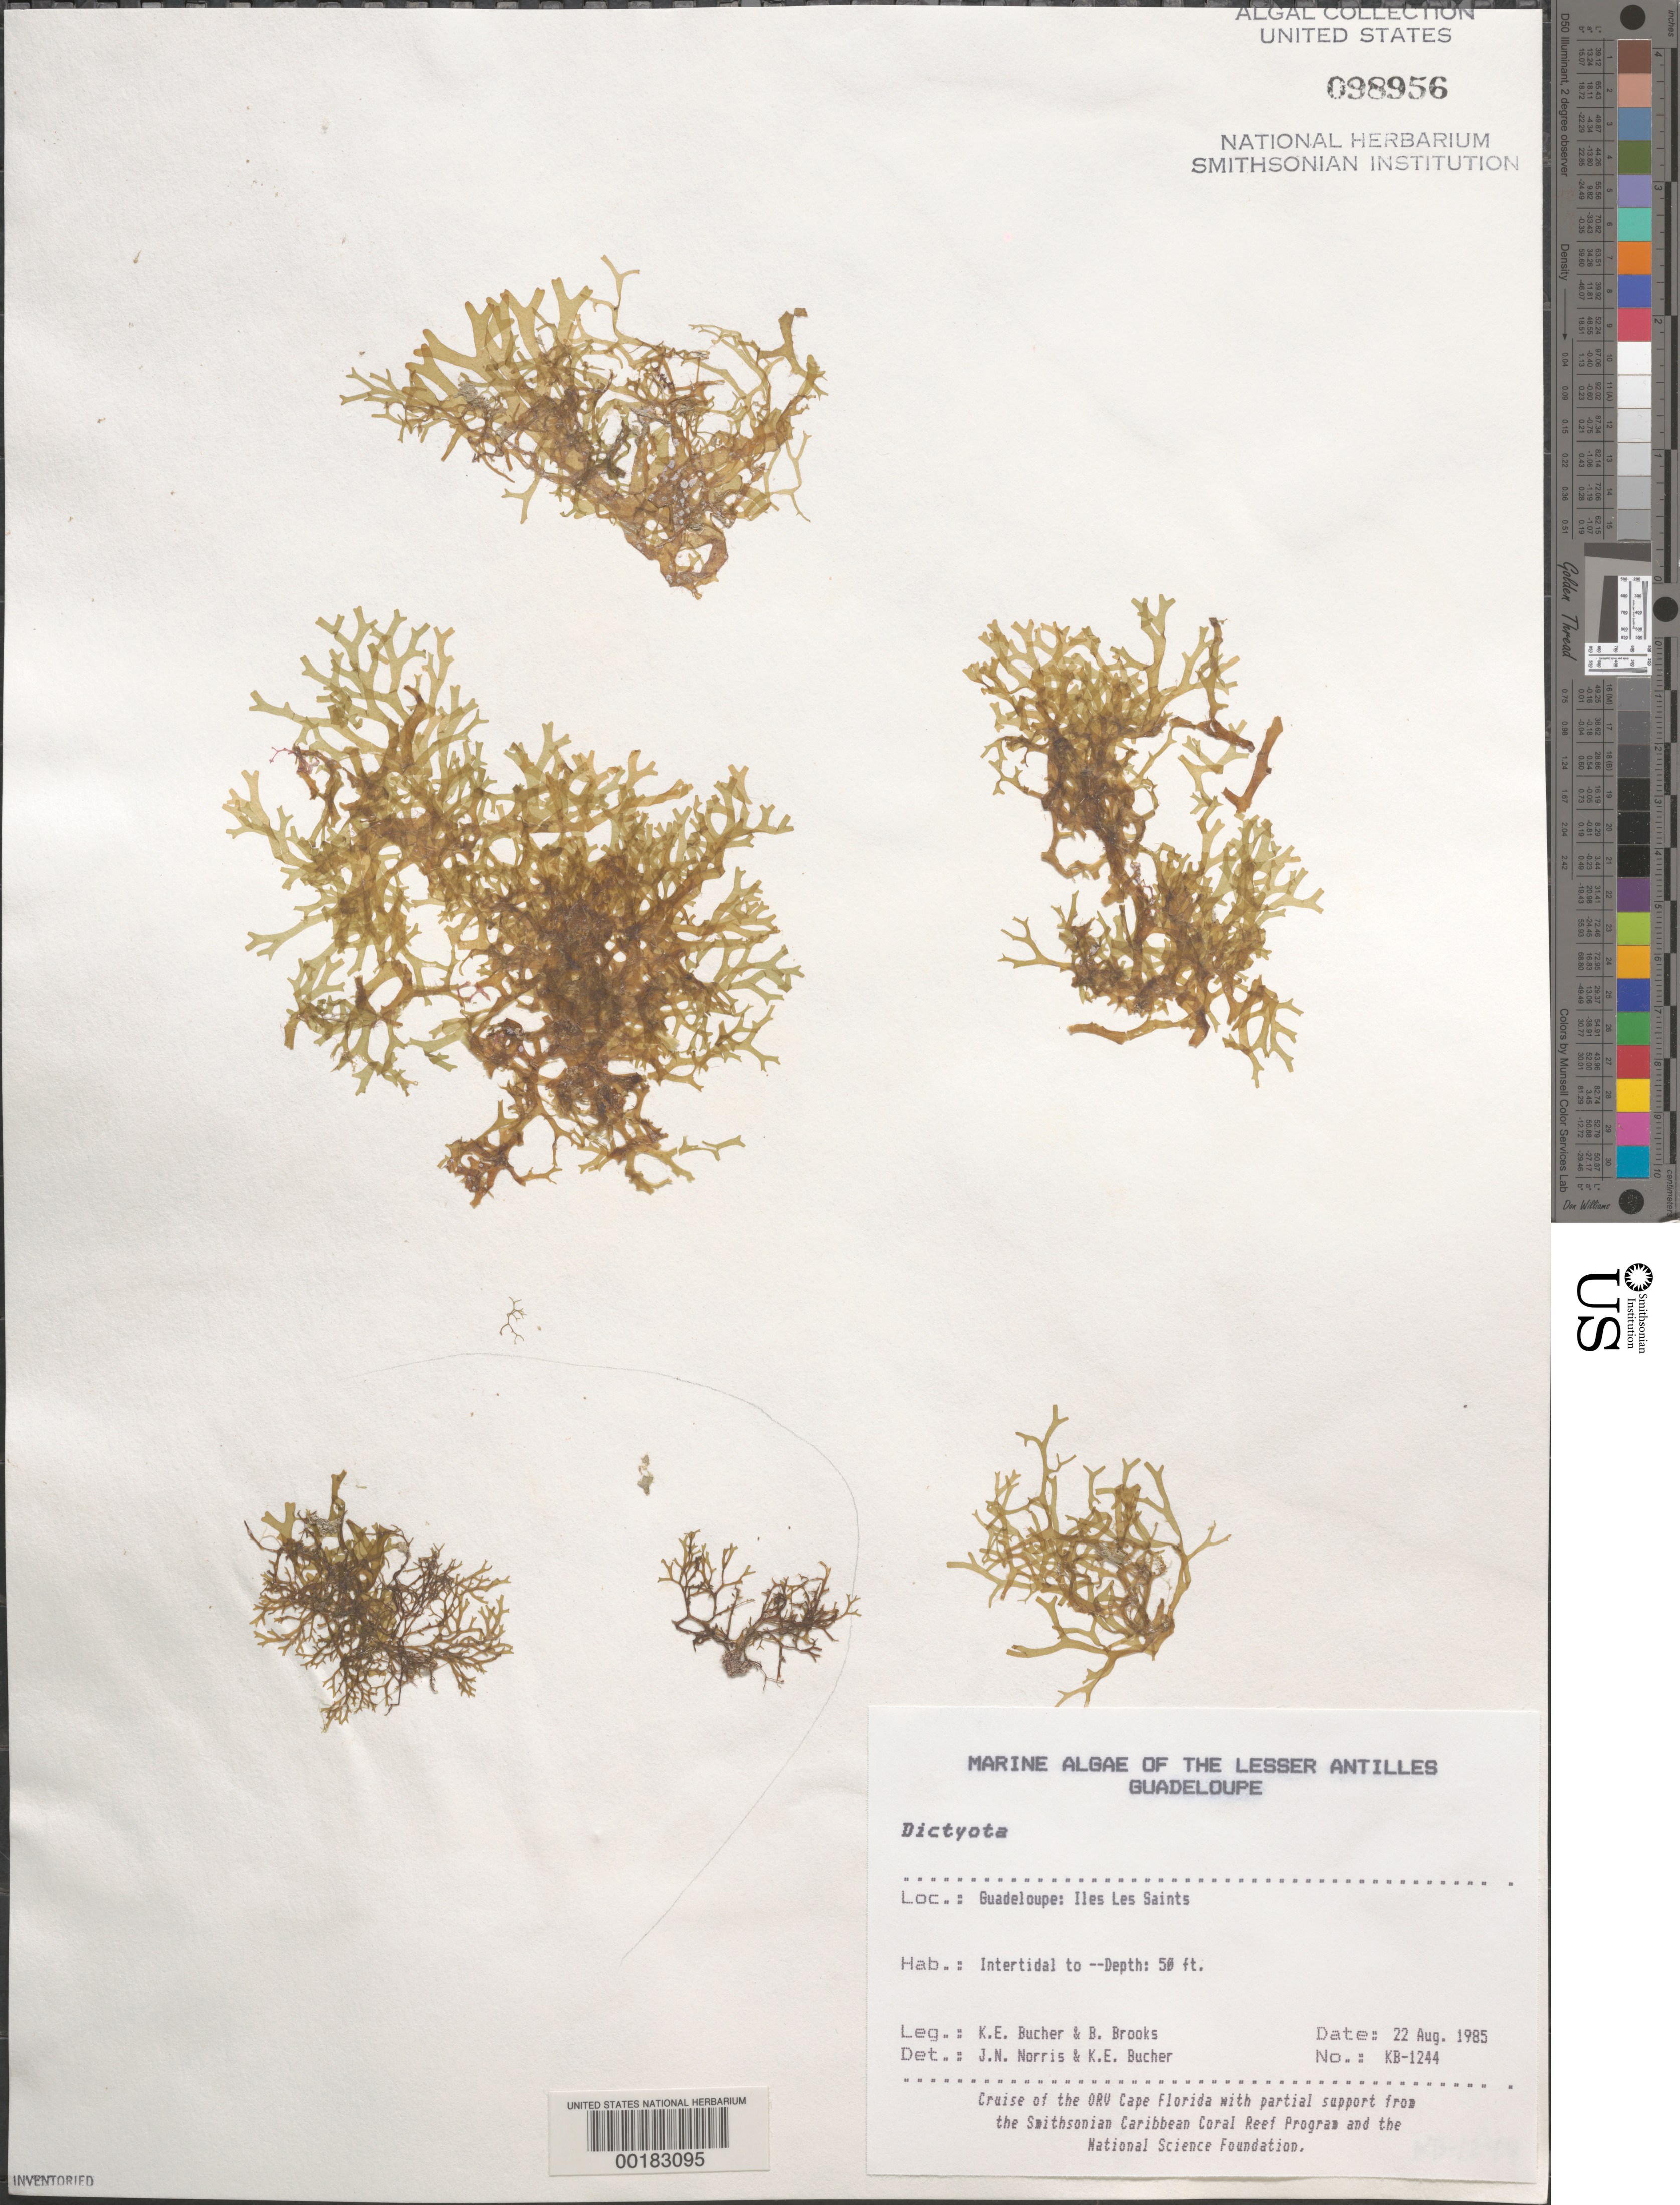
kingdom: Chromista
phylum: Ochrophyta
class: Phaeophyceae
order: Dictyotales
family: Dictyotaceae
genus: Dictyota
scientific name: Dictyota sp.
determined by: Norris, J. N.; Bucher, K. E.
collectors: K. E. Bucher & B. Brooks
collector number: Kb-1244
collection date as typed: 22 Aug 1985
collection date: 1985-08-22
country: Guadeloupe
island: Iles des Saintes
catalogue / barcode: US 98956